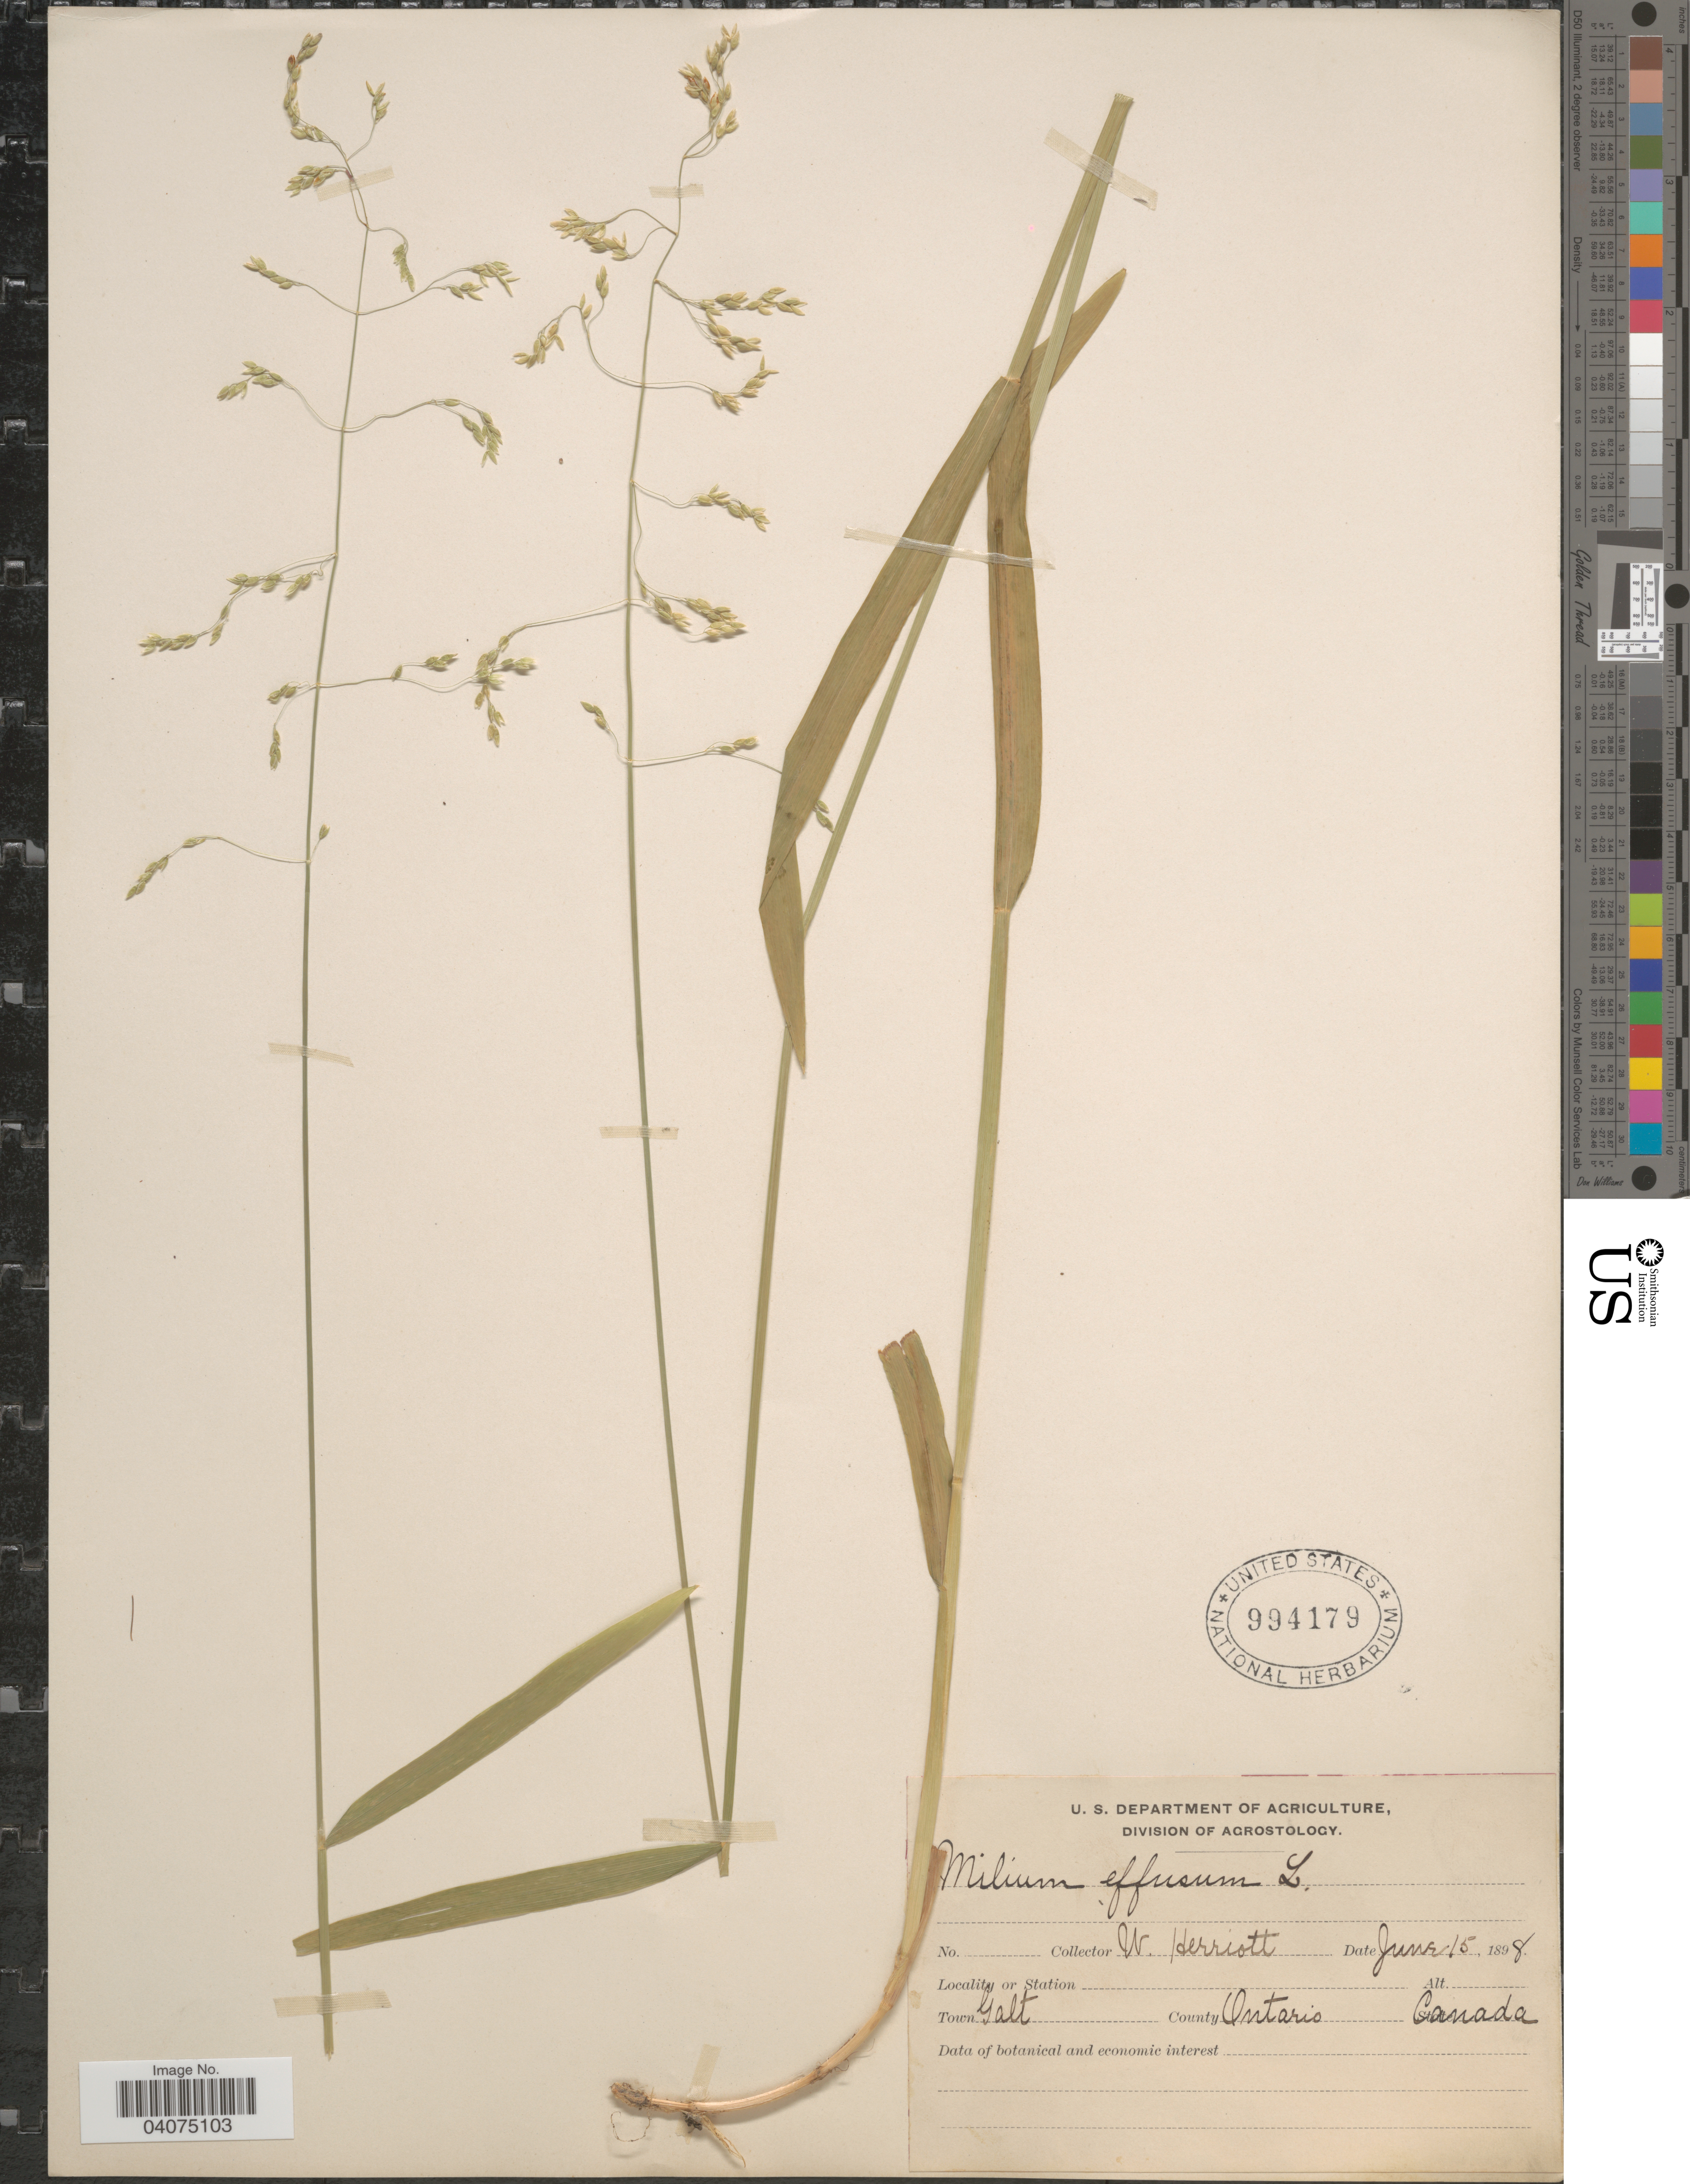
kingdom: Plantae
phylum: Tracheophyta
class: Liliopsida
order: Poales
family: Poaceae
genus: Milium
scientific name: Milium effusum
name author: L.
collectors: W. Herriot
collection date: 1898-06-15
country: Canada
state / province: Ontario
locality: Town Galt.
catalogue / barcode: US 994179